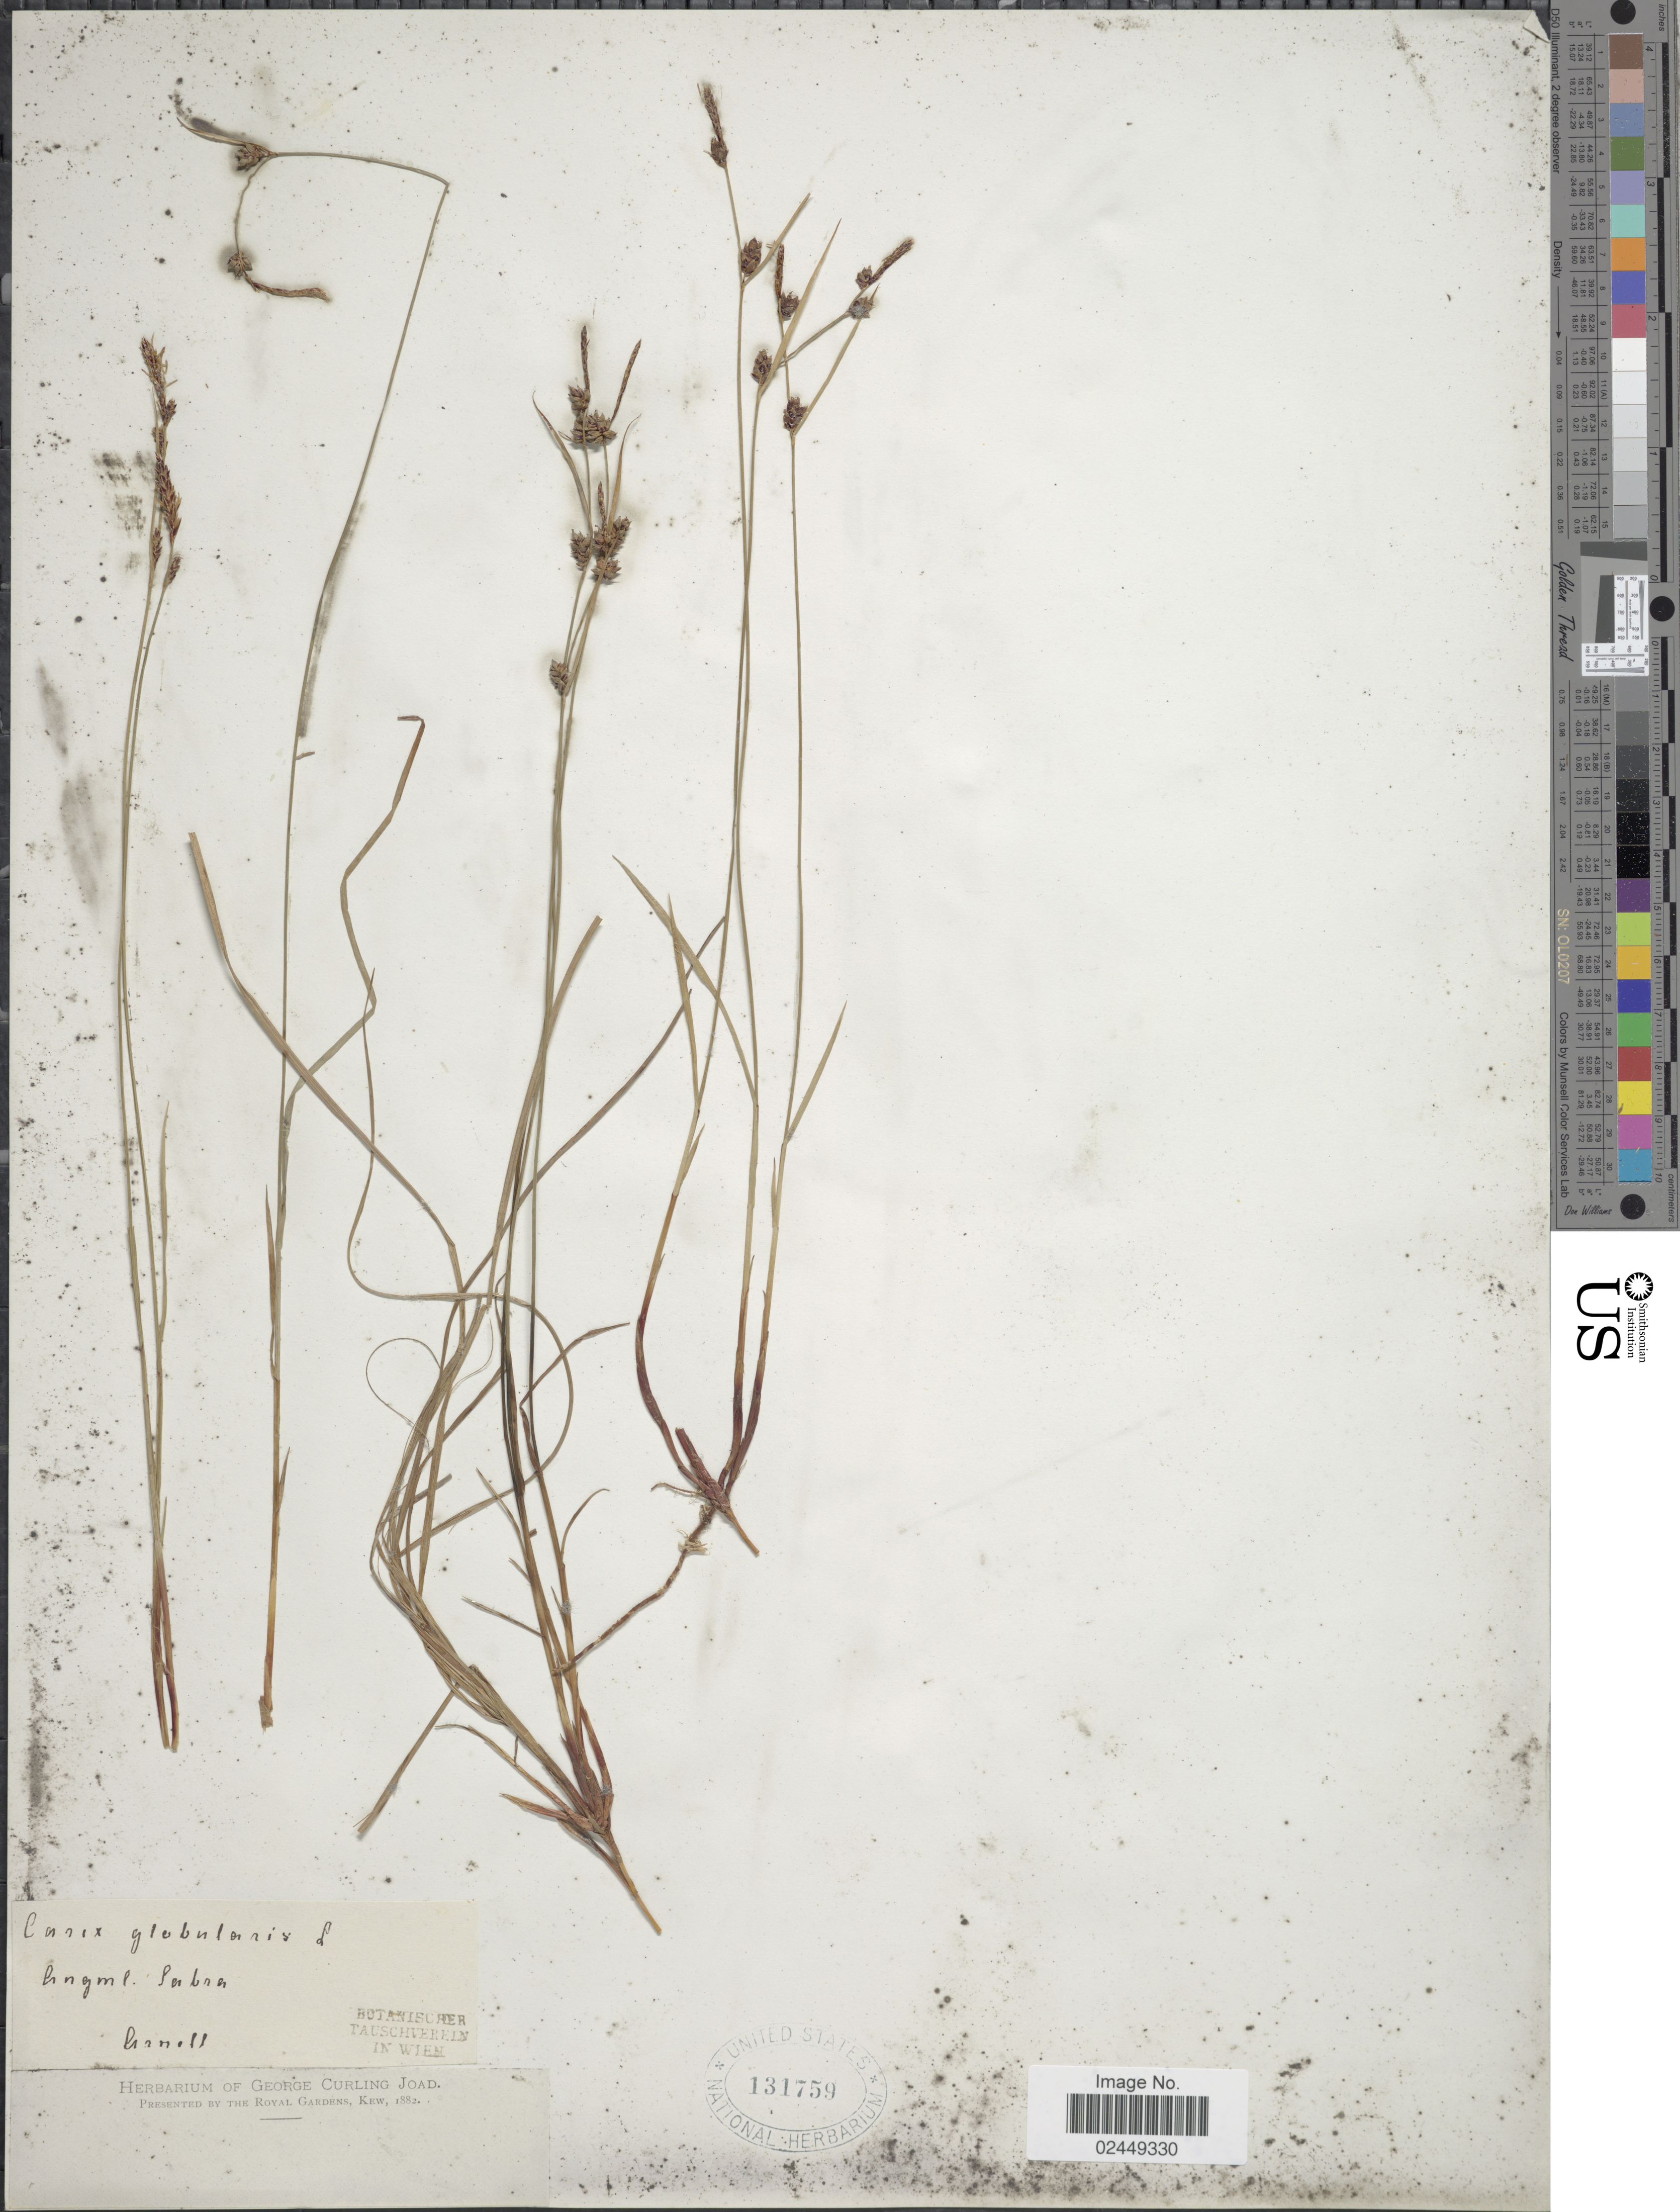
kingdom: Plantae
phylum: Tracheophyta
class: Liliopsida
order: Poales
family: Cyperaceae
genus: Carex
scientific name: Carex globularis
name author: L.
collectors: Ganell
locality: Angme, Sabra [interpreted]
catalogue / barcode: US 131759